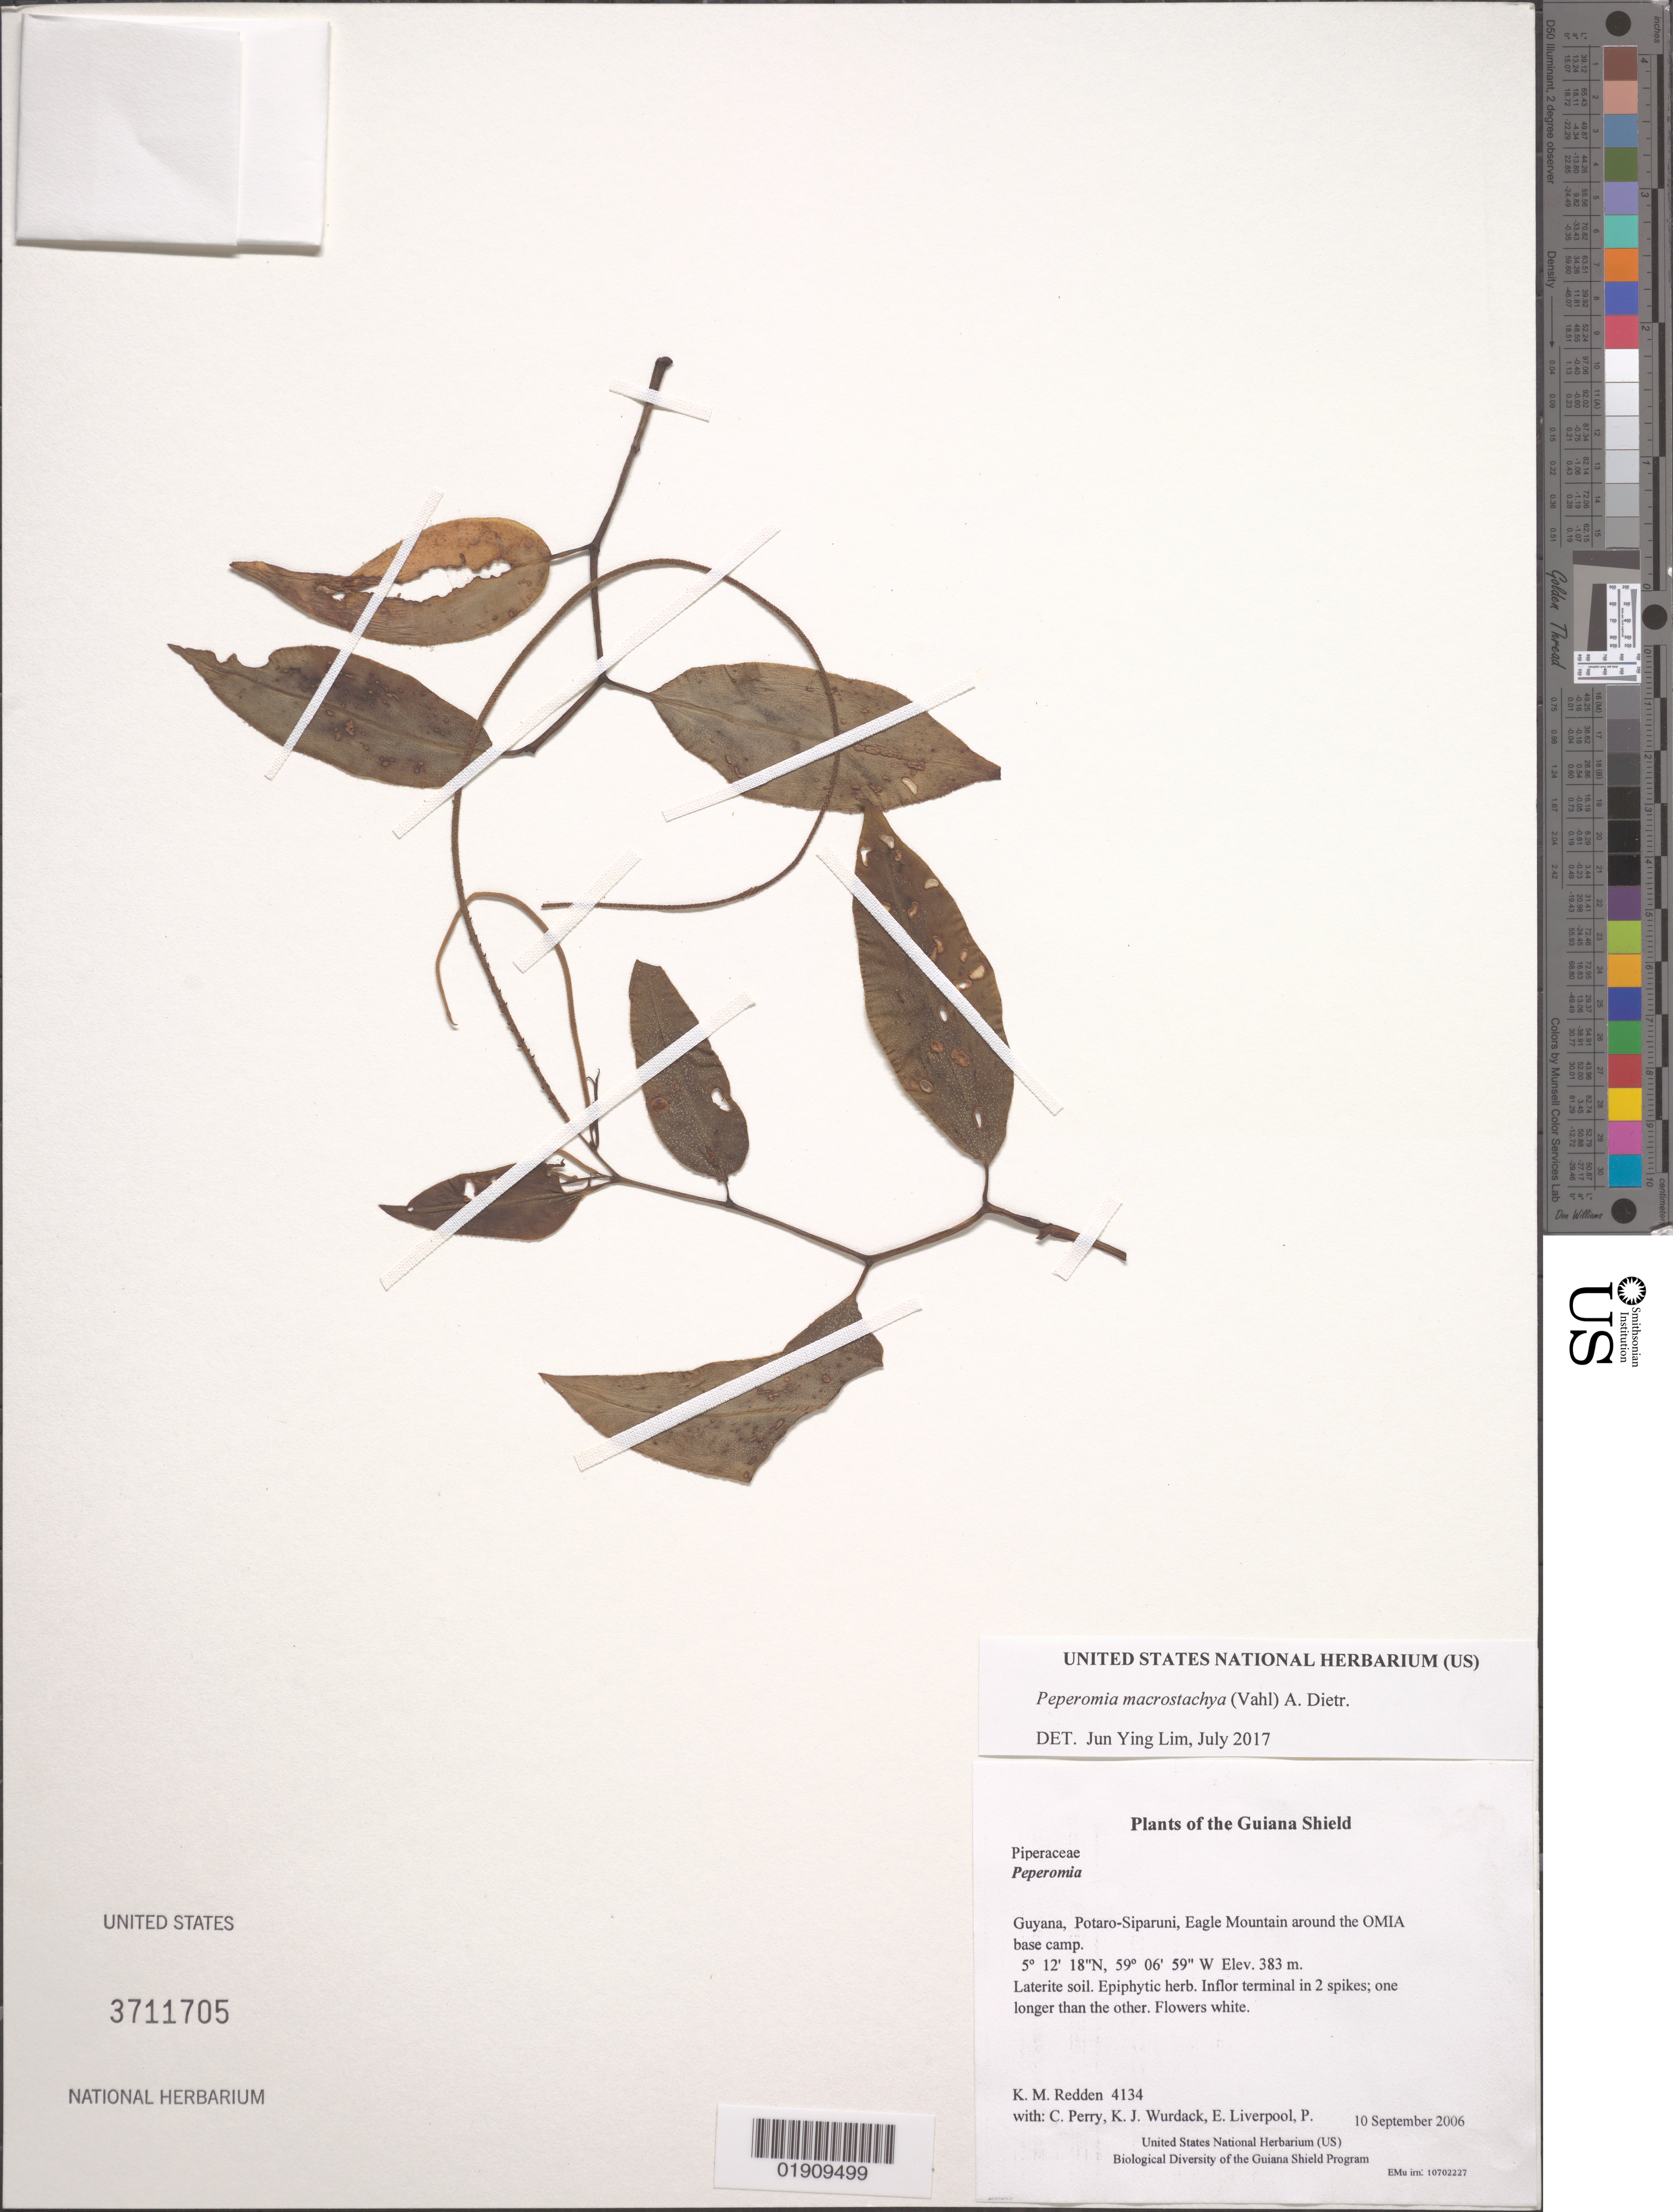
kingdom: Plantae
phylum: Tracheophyta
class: Magnoliopsida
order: Piperales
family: Piperaceae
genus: Peperomia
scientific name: Peperomia macrostachya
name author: (Vahl) A. Dietr.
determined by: Lim, Jun Ying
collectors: K. M. Redden, C. Perry, K. Wurdack, E. Liverpool, P. Benjamin & C. E. Hinchliff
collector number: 4134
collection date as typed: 10 September 2006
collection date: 2006-09-10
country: Guyana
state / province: Potaro-Siparuni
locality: Eagle Mountain around the OMIA base camp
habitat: Laterite soil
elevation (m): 383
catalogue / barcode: US 3711705